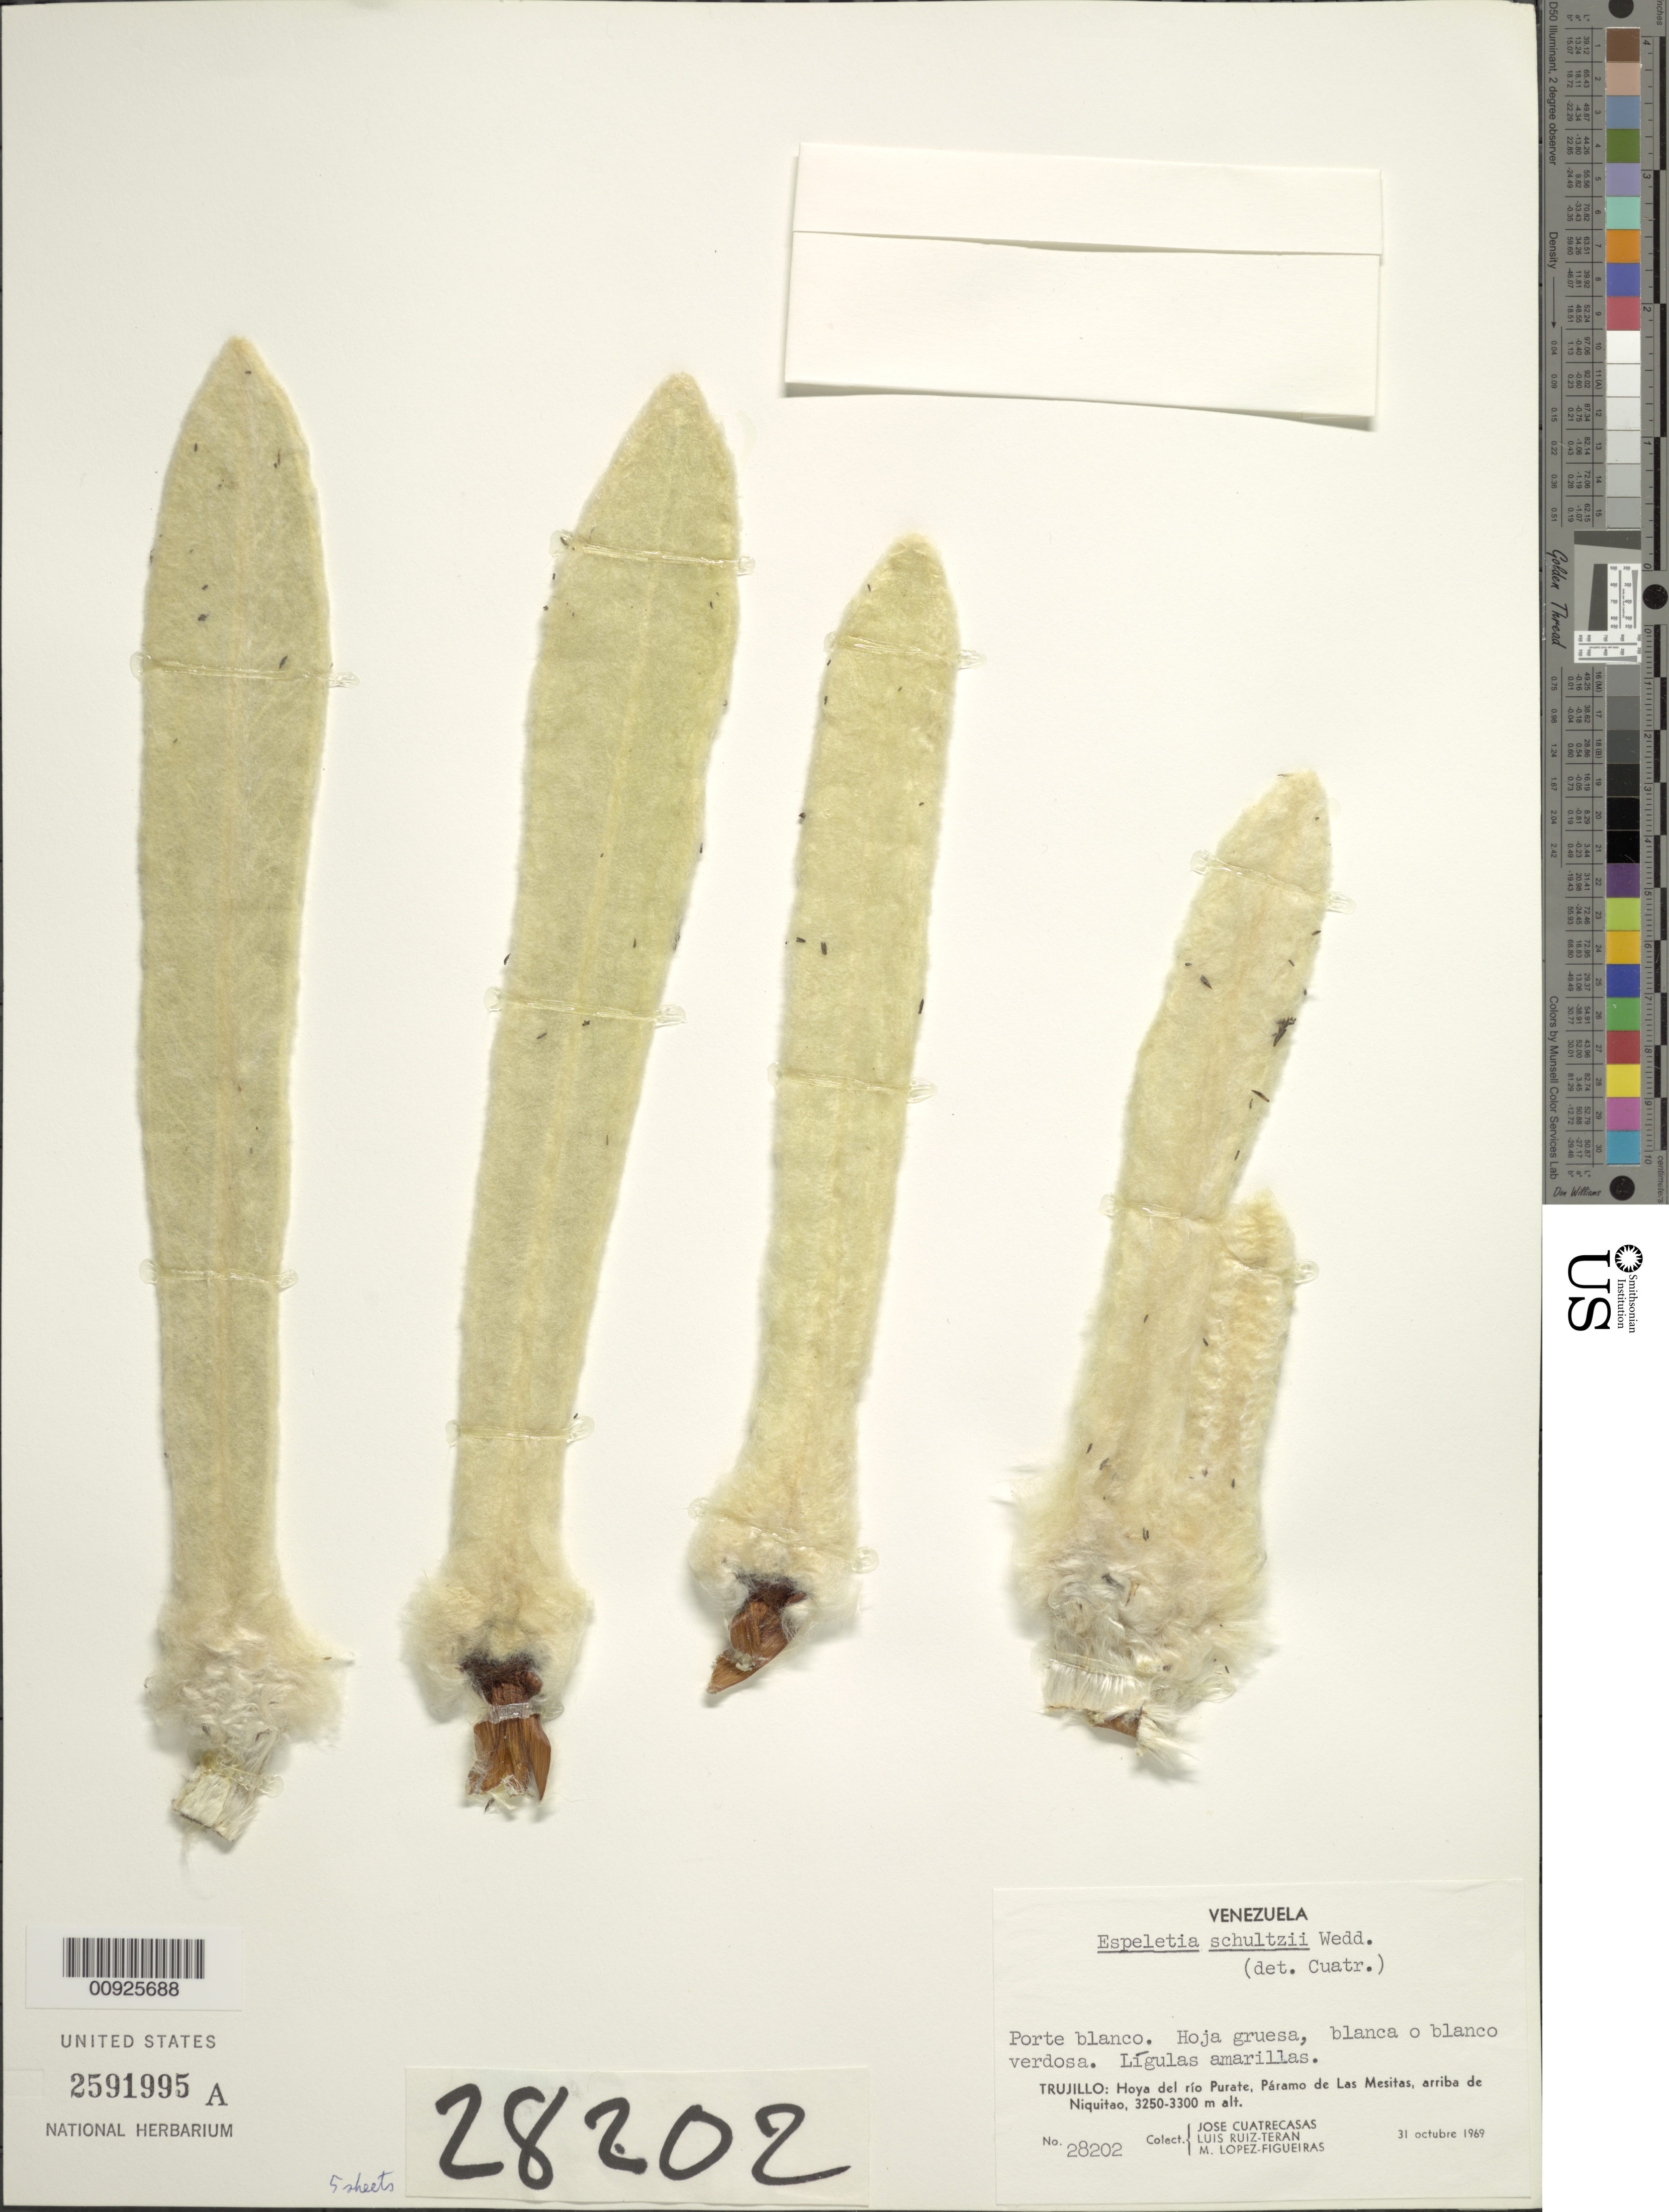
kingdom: Plantae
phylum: Tracheophyta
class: Magnoliopsida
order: Asterales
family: Asteraceae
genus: Espeletia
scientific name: Espeletia schultzii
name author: Wedd.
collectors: J. Cuatrecasas, L. E. Ruíz-Terán & M. López Figueiras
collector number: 28202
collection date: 1969-10-31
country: Venezuela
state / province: Trujillo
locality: P. de las Mesitas. Hoya del Río Purate, Páramo de las Mesitas, arriba de Niquitao.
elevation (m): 3250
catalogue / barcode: US 2591995A